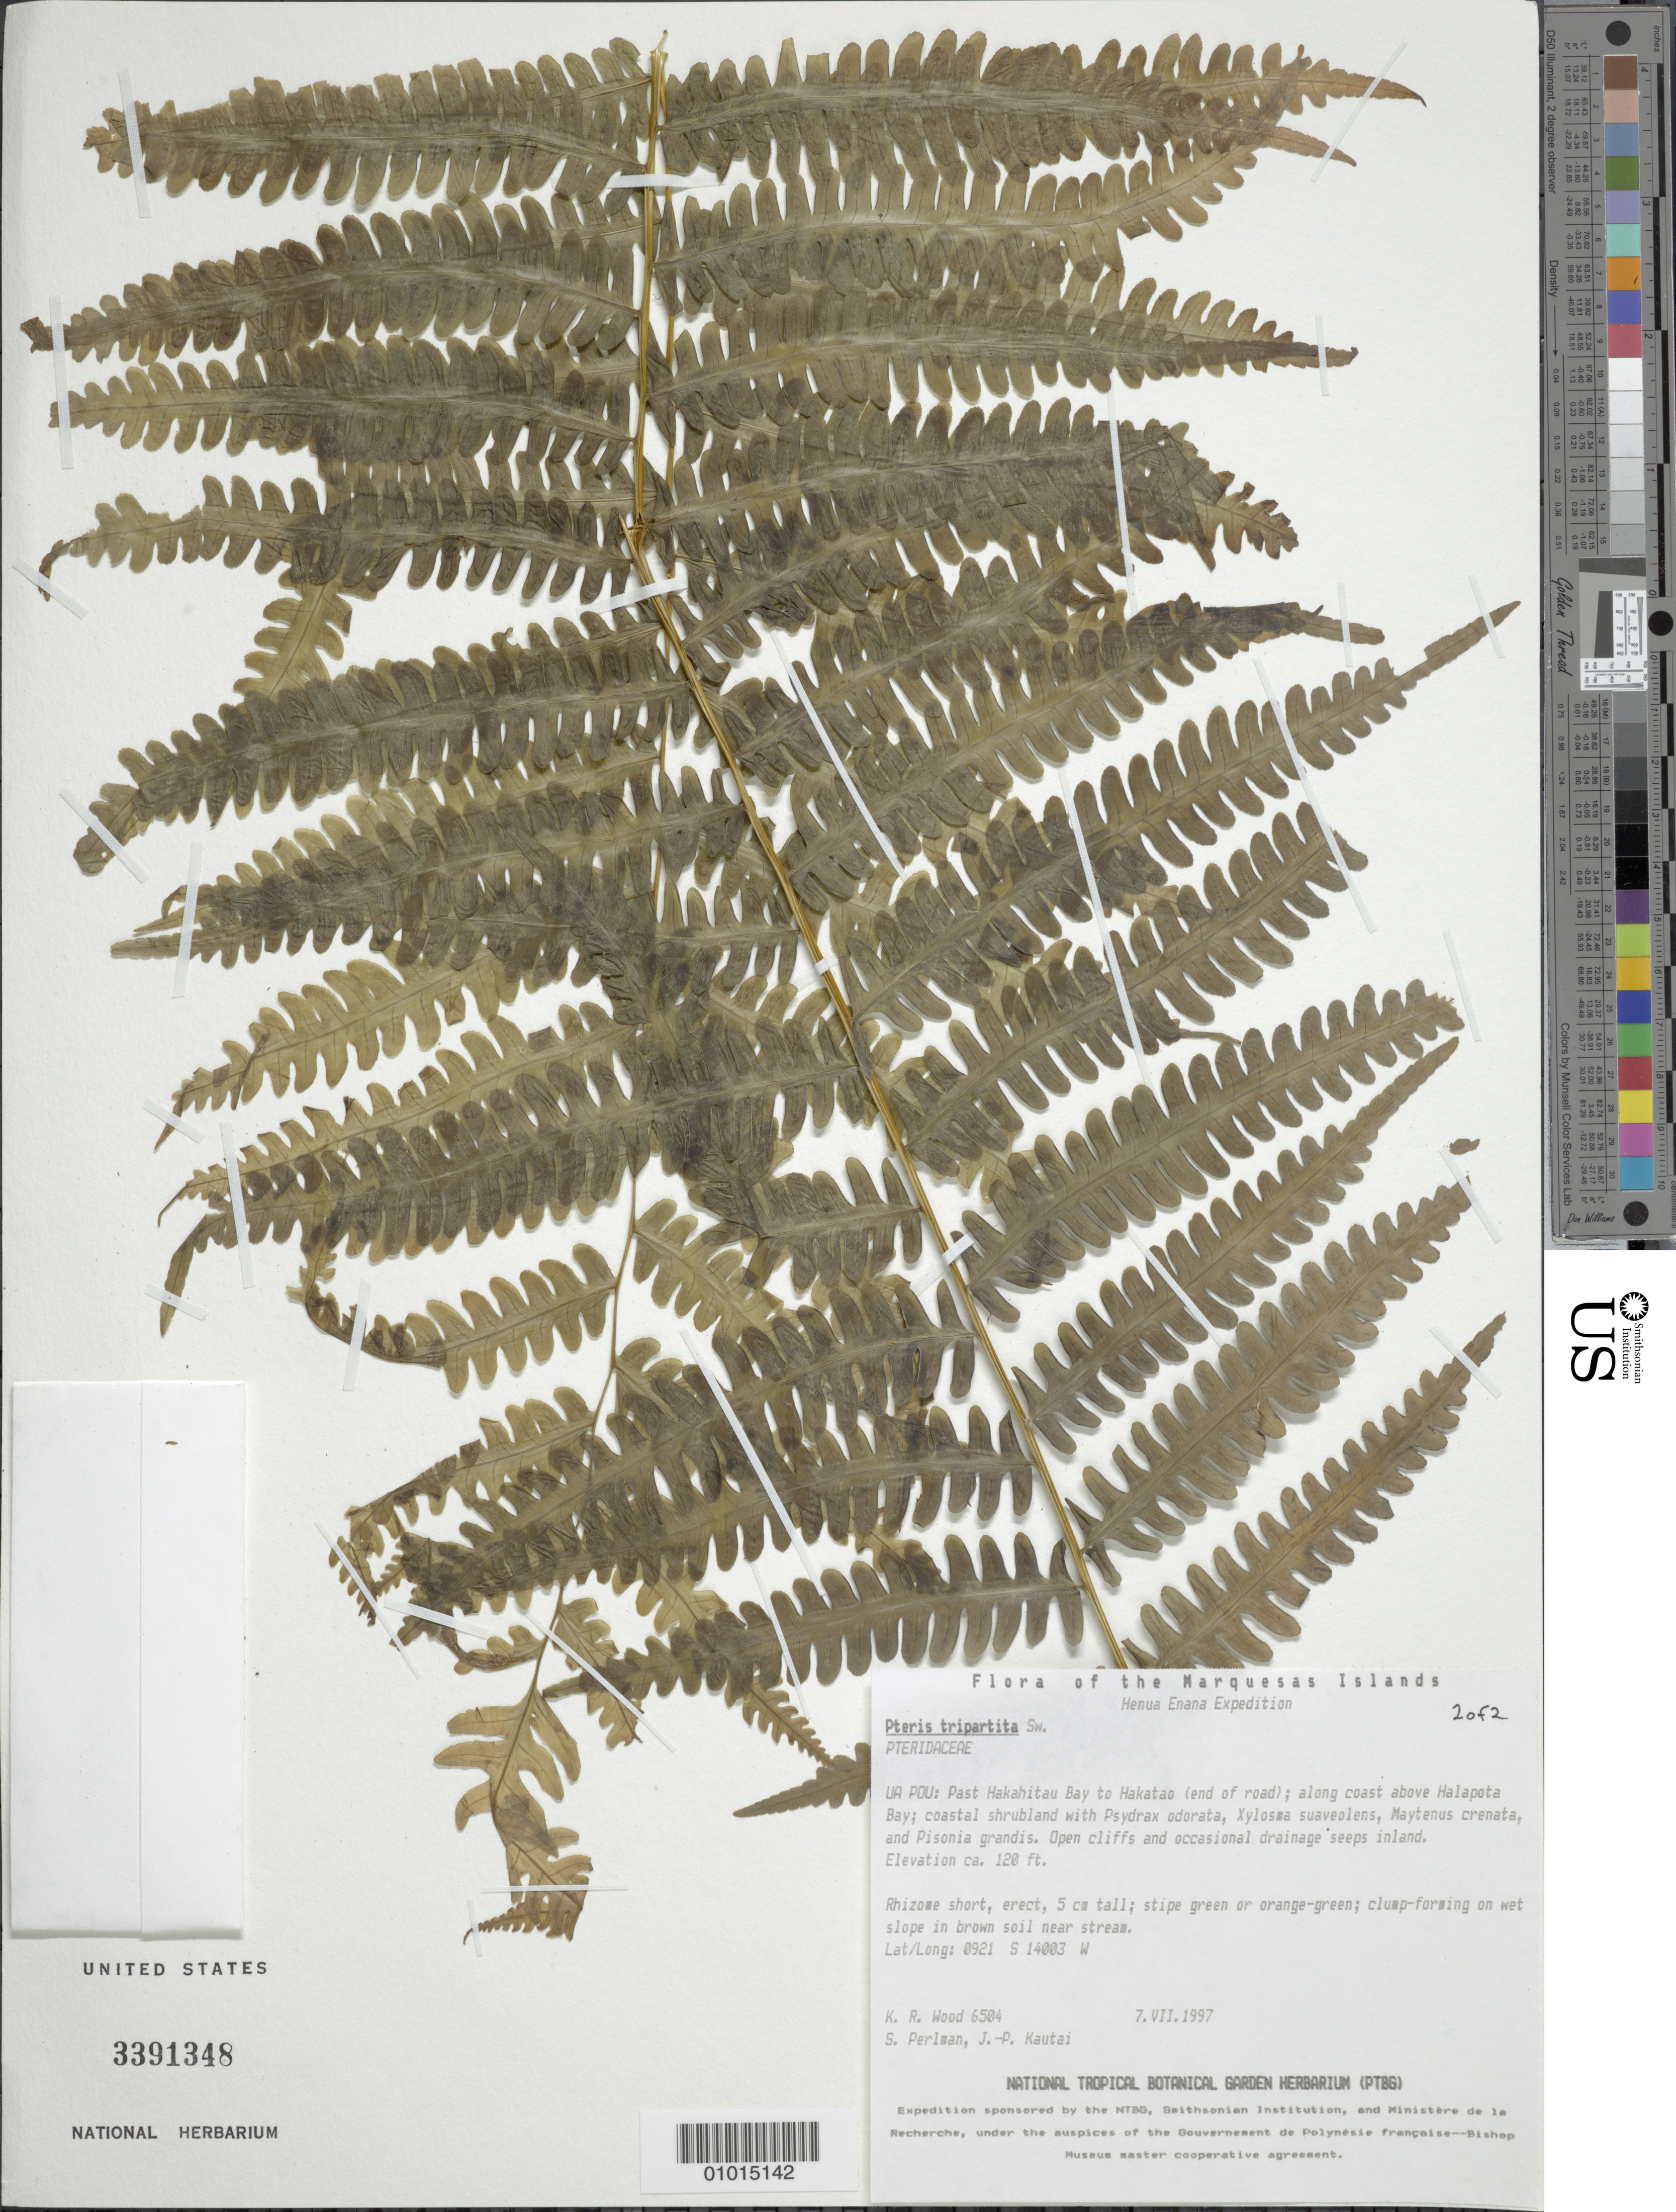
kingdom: Plantae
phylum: Tracheophyta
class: Polypodiopsida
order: Polypodiales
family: Pteridaceae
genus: Pteris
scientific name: Pteris tripartita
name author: Sw.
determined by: Wood, Kenneth R.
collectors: K. R. Wood, S. P. Perlman & J. Kautai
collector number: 6504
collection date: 1997-07-07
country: French Polynesia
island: Ua Pou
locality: Past Hakahitau Bay to Hakatao (end of road), along coast above Halapota Bay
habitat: Coastal shrubland, open cliffs and occasional drainage seeps inland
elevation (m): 37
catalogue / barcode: US 3391348